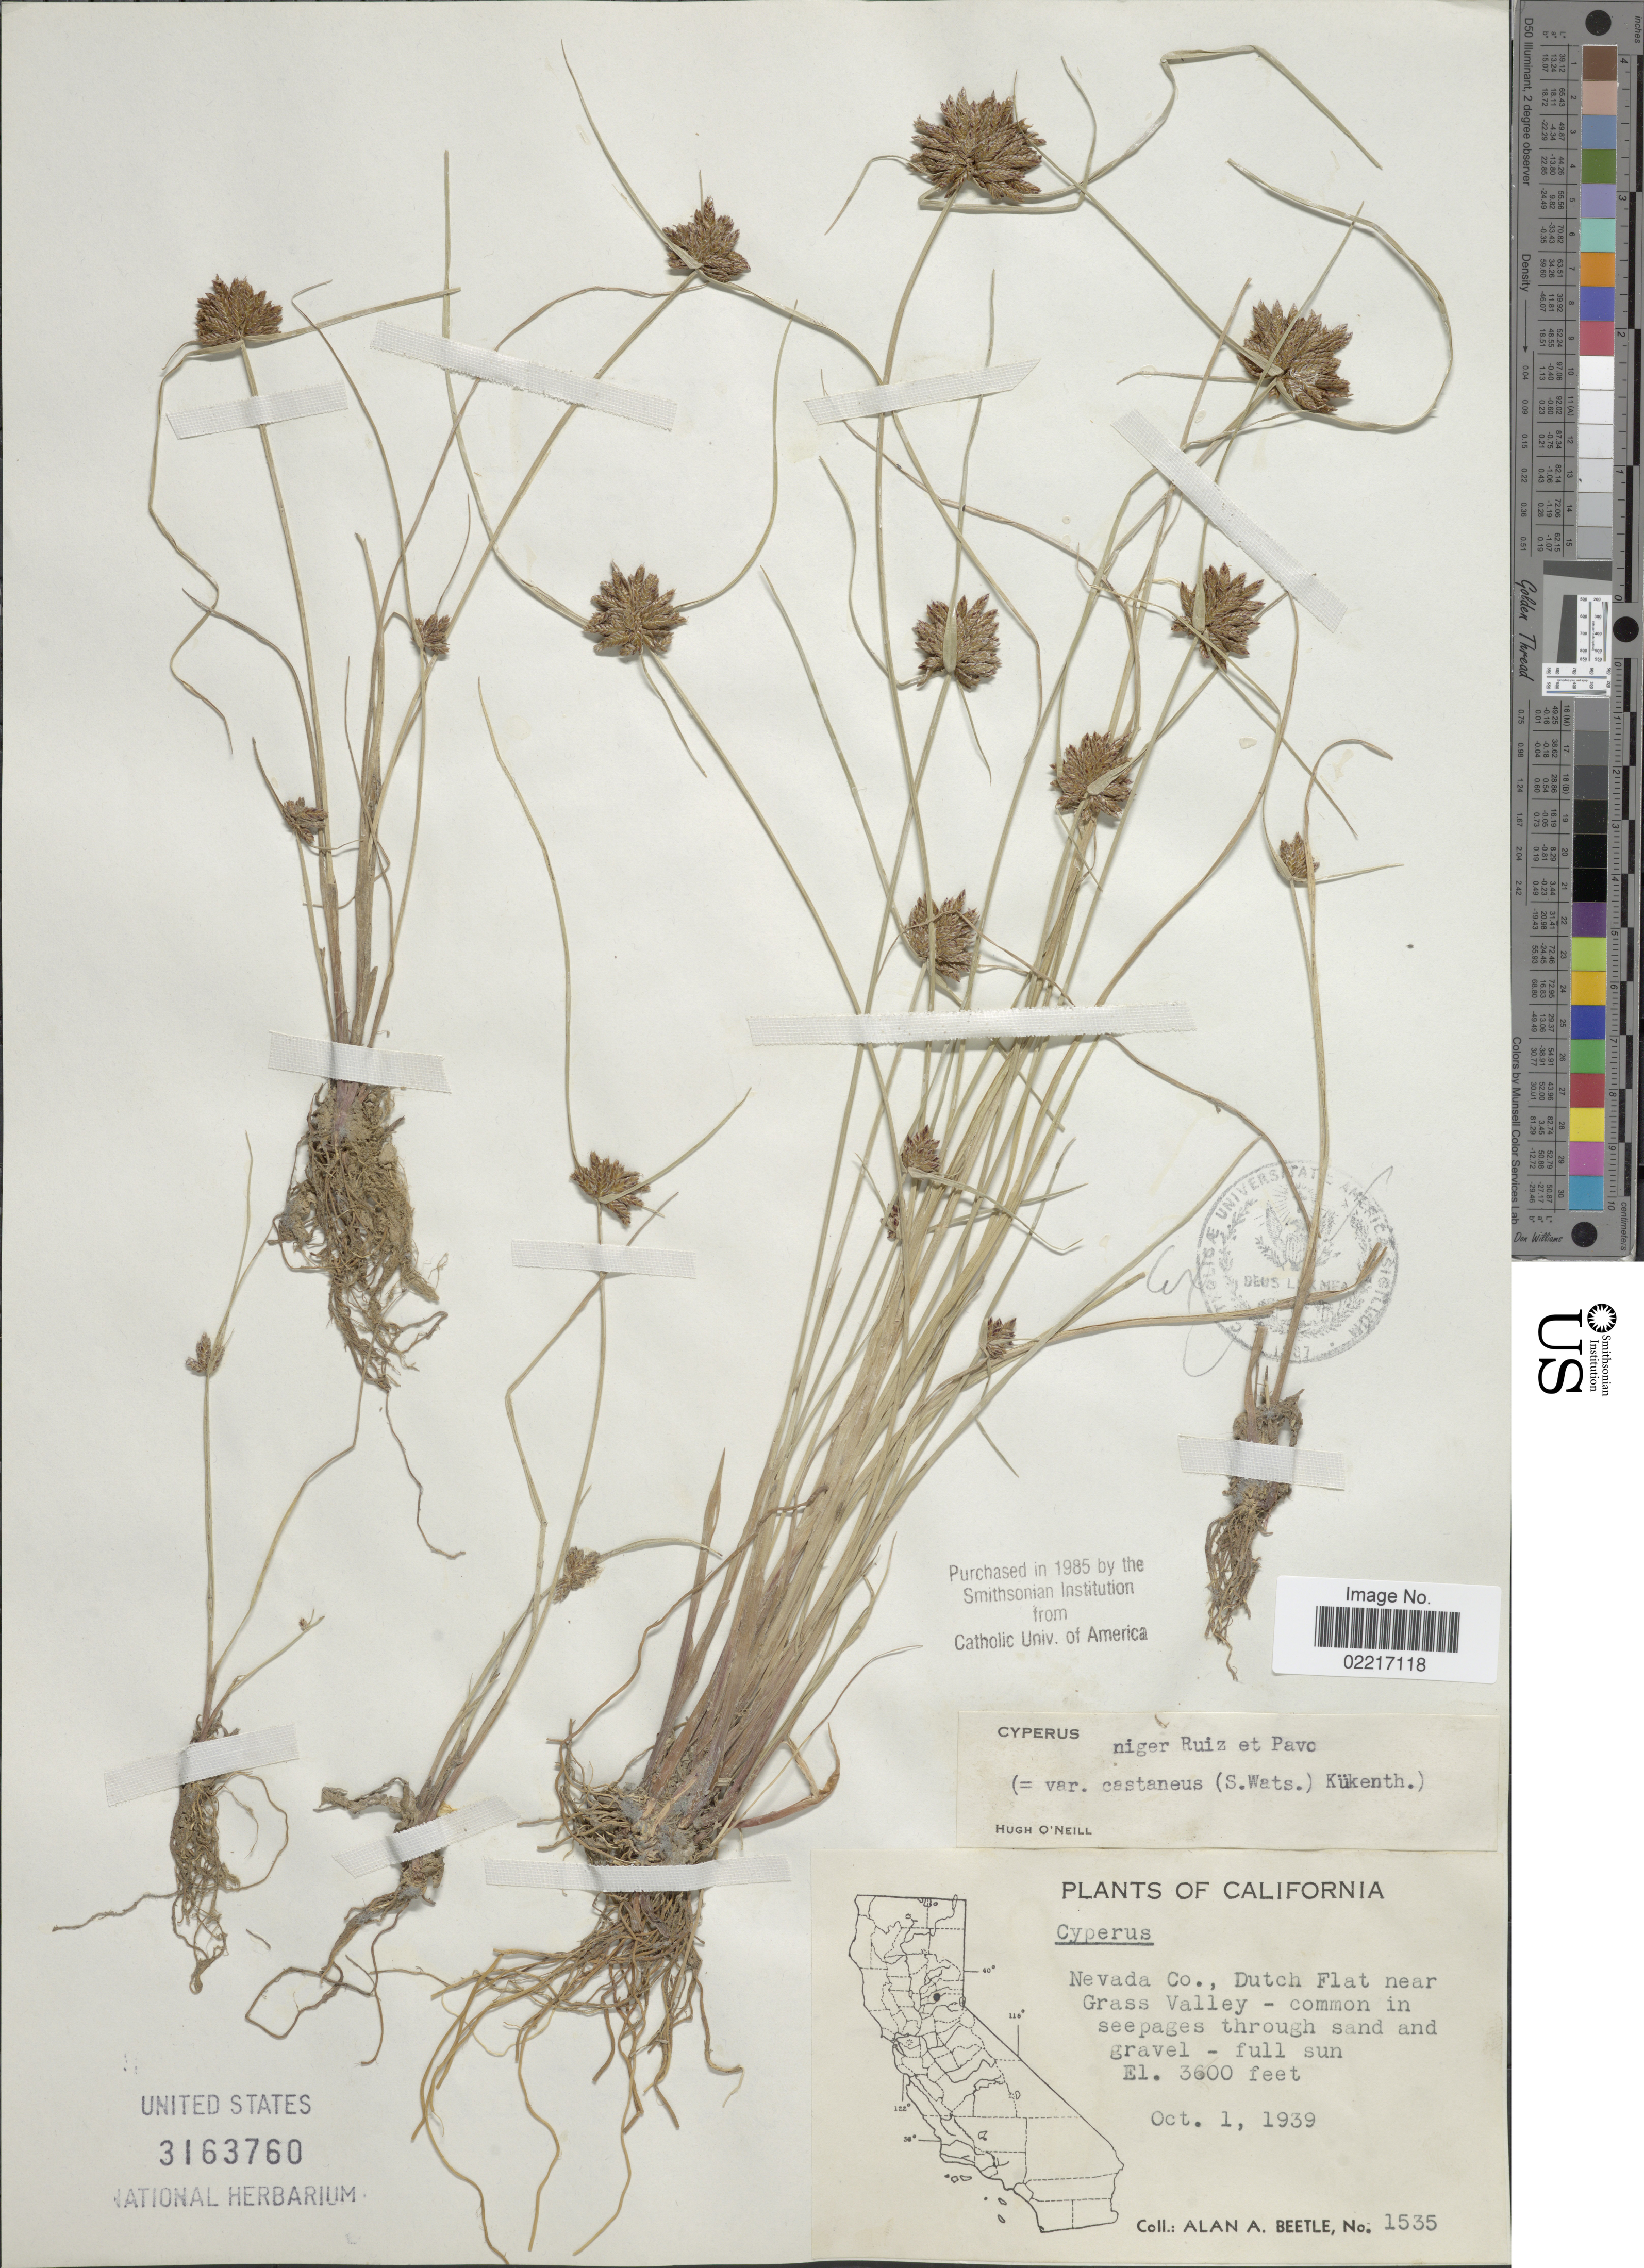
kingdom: Plantae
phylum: Tracheophyta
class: Liliopsida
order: Poales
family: Cyperaceae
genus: Cyperus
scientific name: Cyperus niger var. castaneus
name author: (S. Watson) Kük.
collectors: A. A. Beetle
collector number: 1535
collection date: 1939-10-01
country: United States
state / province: California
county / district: Nevada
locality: Nevada Co., Dutch flat near Grass Valley, in seepages through sand and gravel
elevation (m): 1097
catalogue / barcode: US 3163760